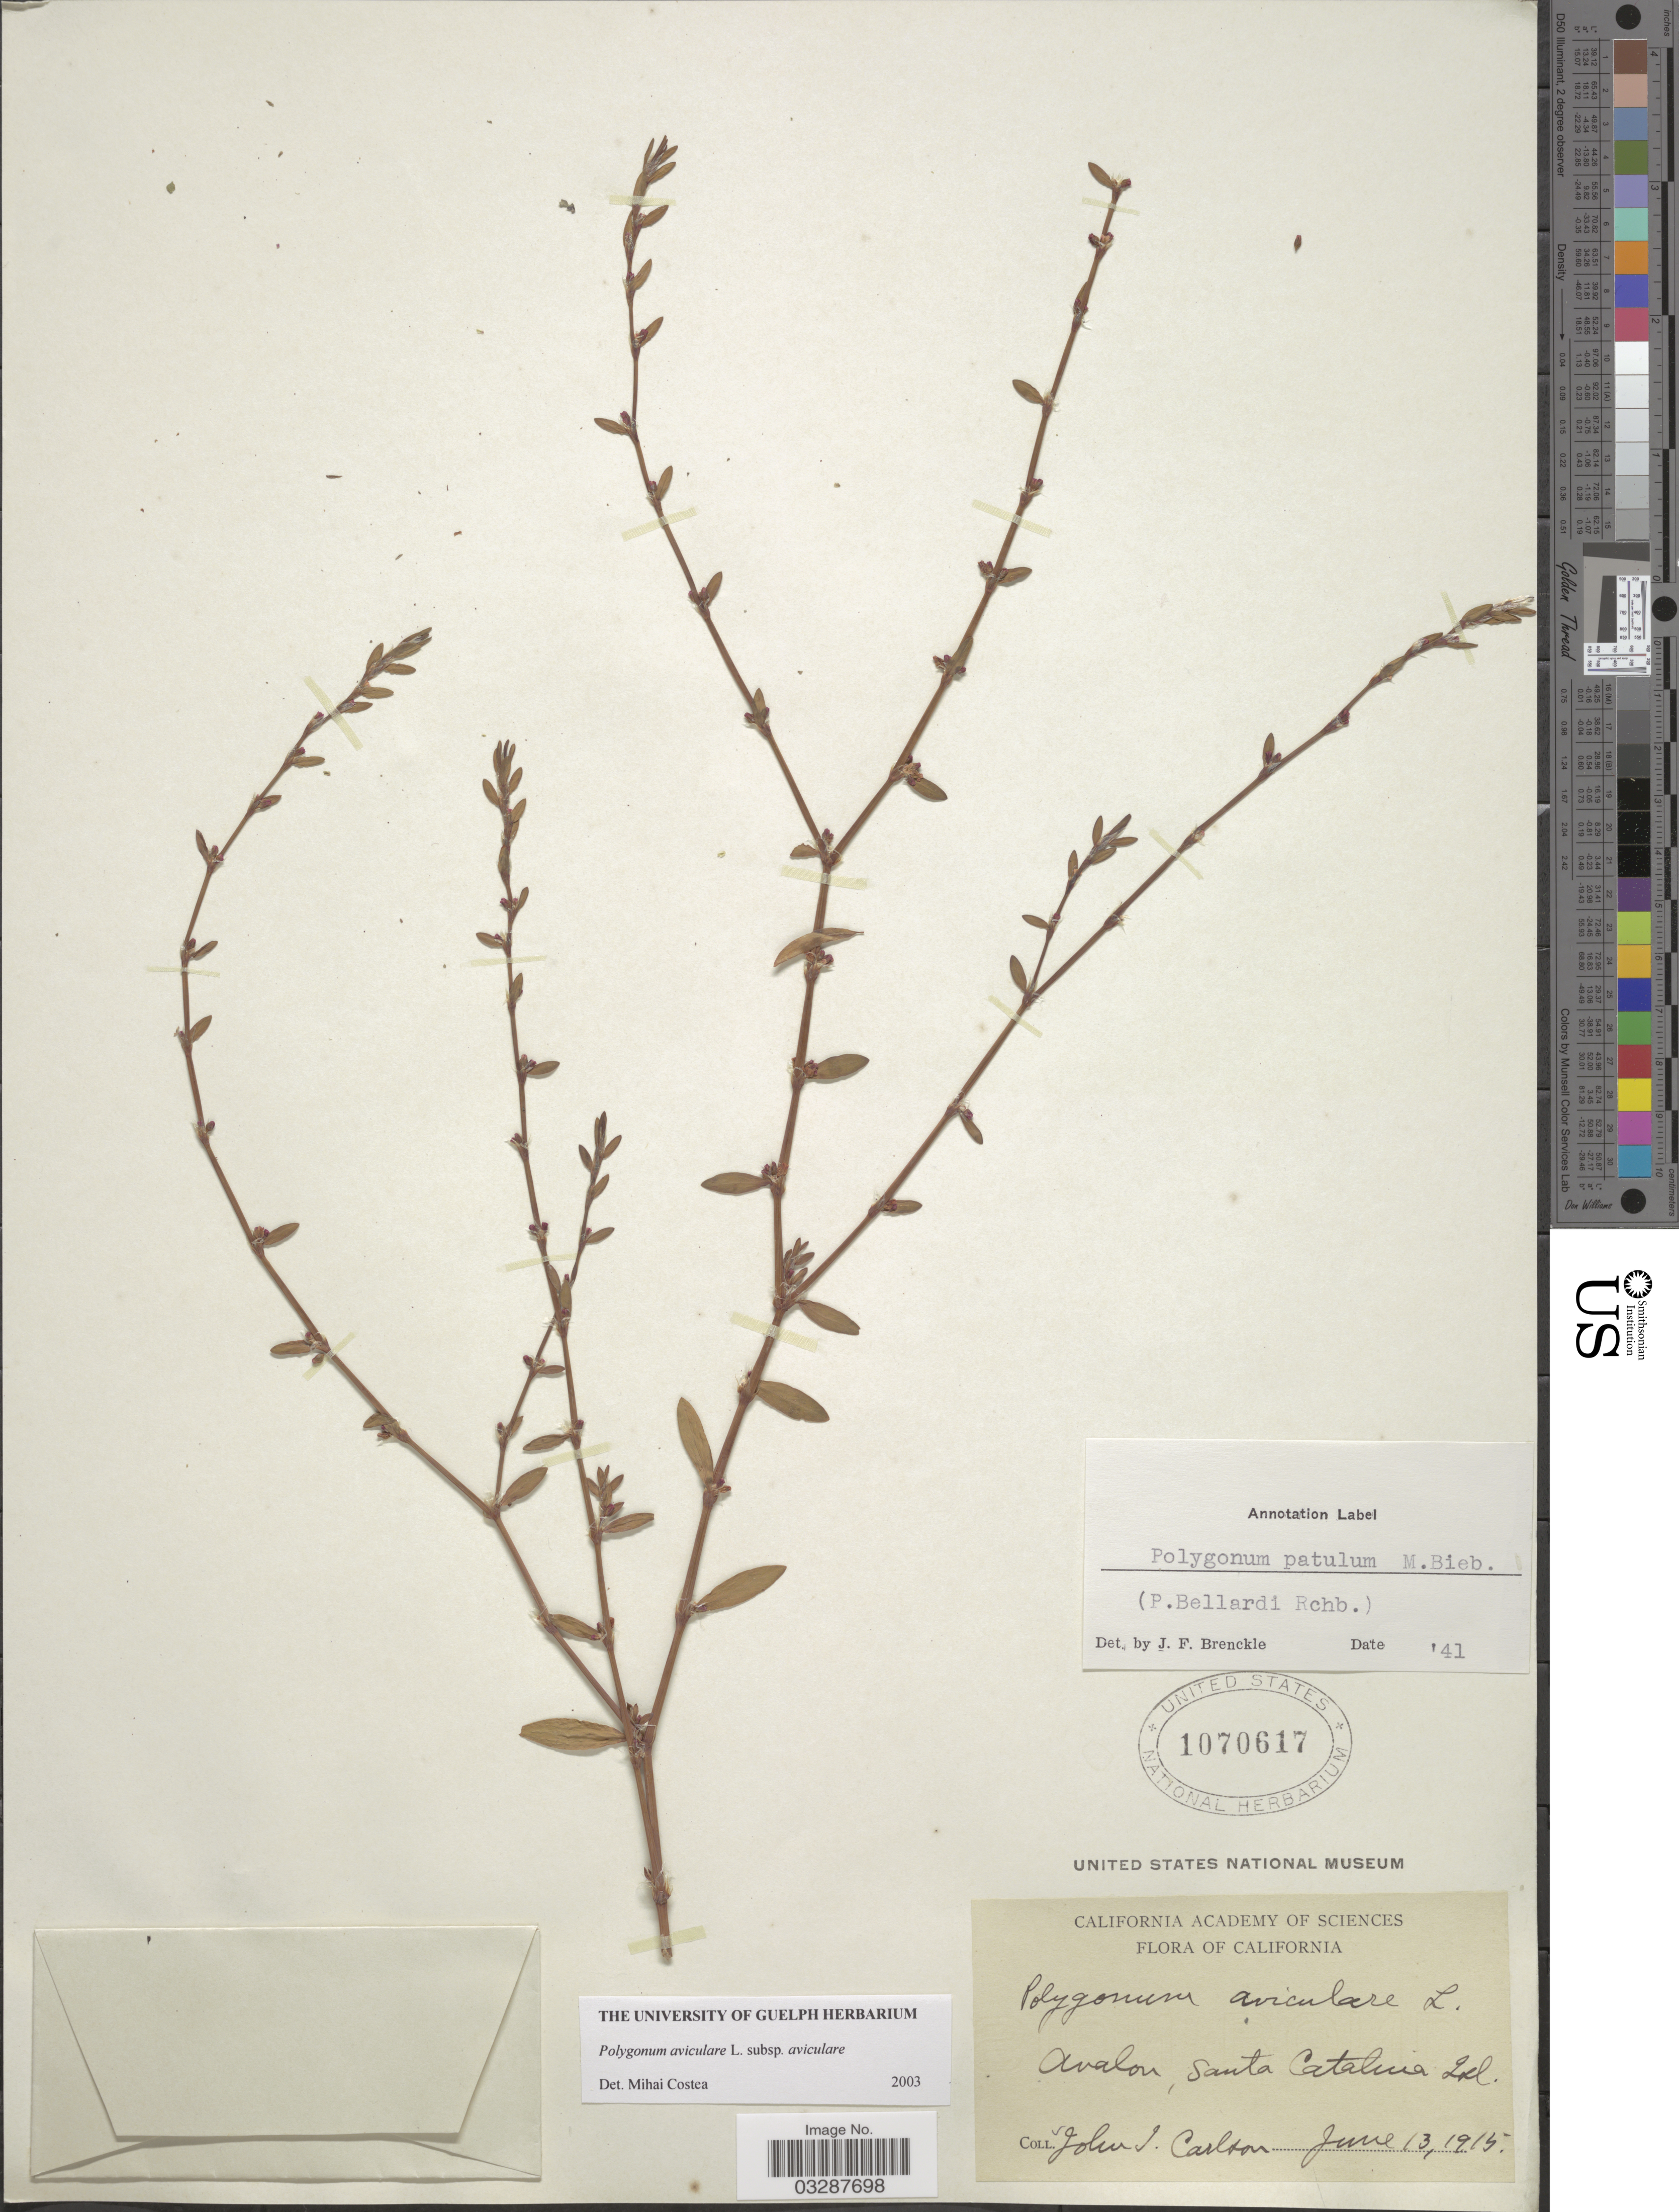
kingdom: Plantae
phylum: Tracheophyta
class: Magnoliopsida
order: Caryophyllales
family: Polygonaceae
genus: Polygonum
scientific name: Polygonum aviculare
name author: L.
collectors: J. Carlson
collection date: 1915-06-13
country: United States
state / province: California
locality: Avalon, Santa Catalina Isl.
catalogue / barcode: US 1070617